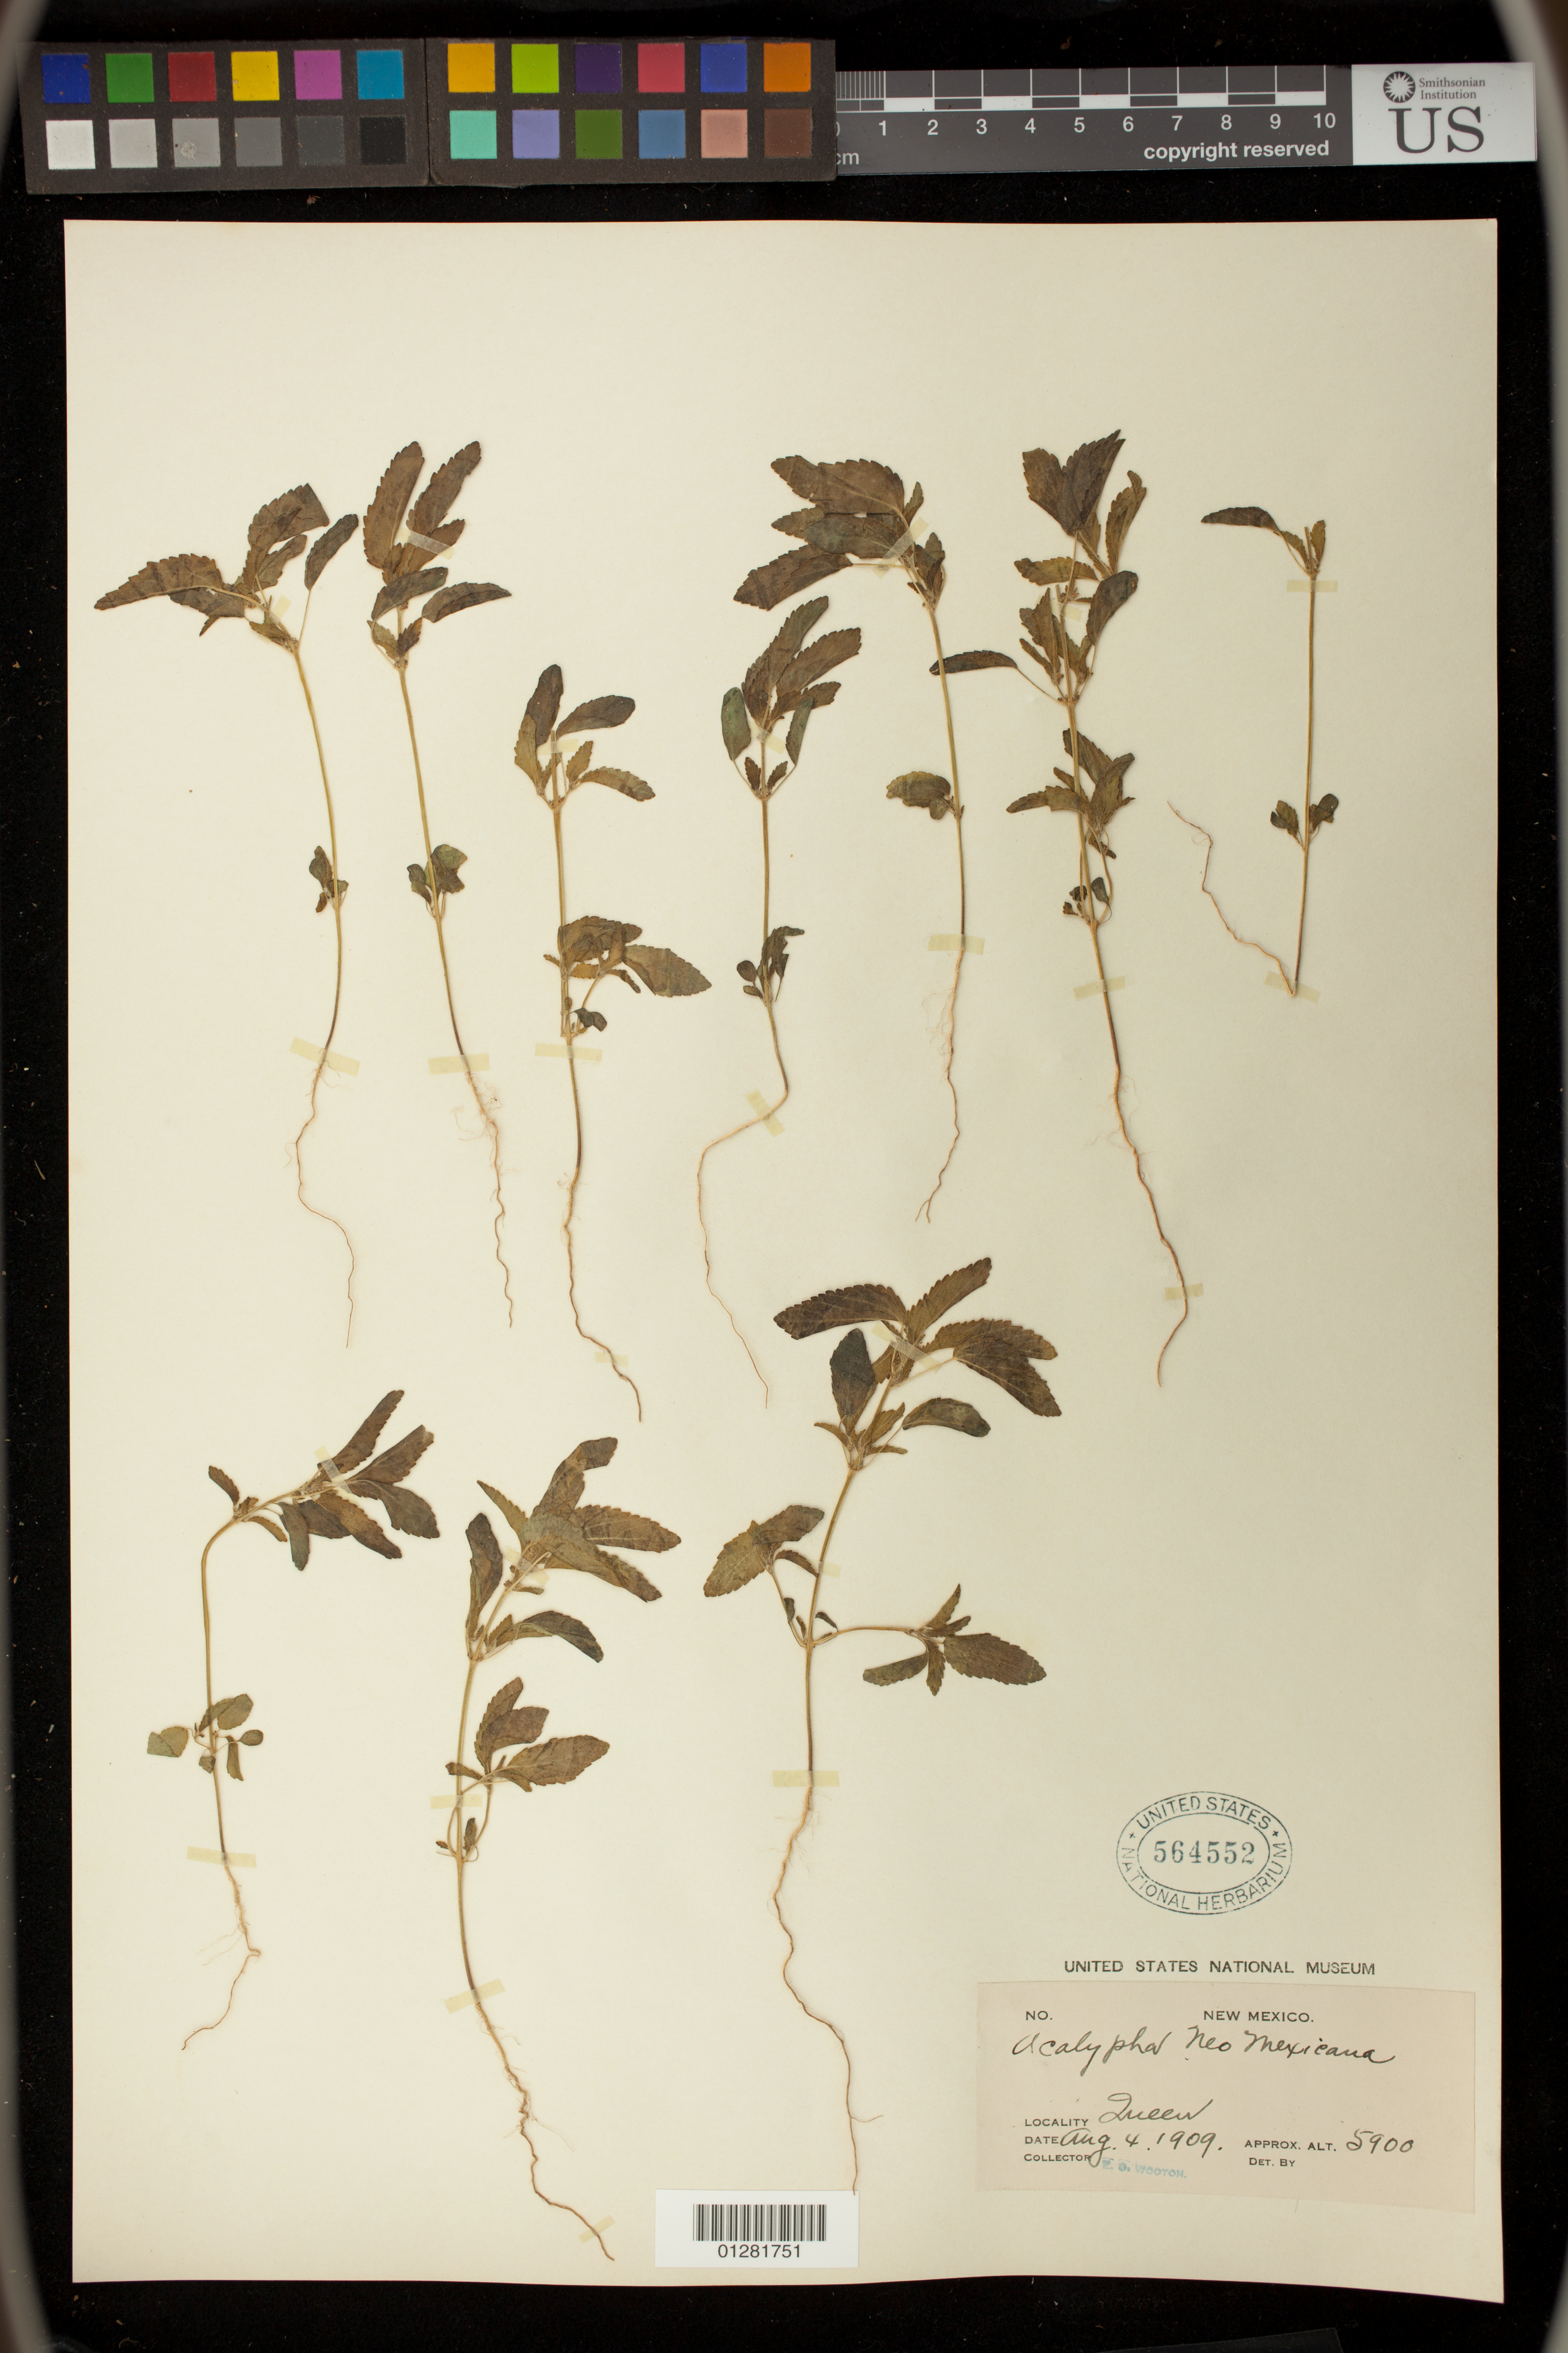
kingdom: Plantae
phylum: Tracheophyta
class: Magnoliopsida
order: Malpighiales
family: Euphorbiaceae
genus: Acalypha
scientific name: Acalypha neomexicana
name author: Müll. Arg.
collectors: E. O. Wooton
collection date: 1909-08-04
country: United States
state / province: New Mexico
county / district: Eddy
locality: Queen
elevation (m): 1798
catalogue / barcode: US 564552